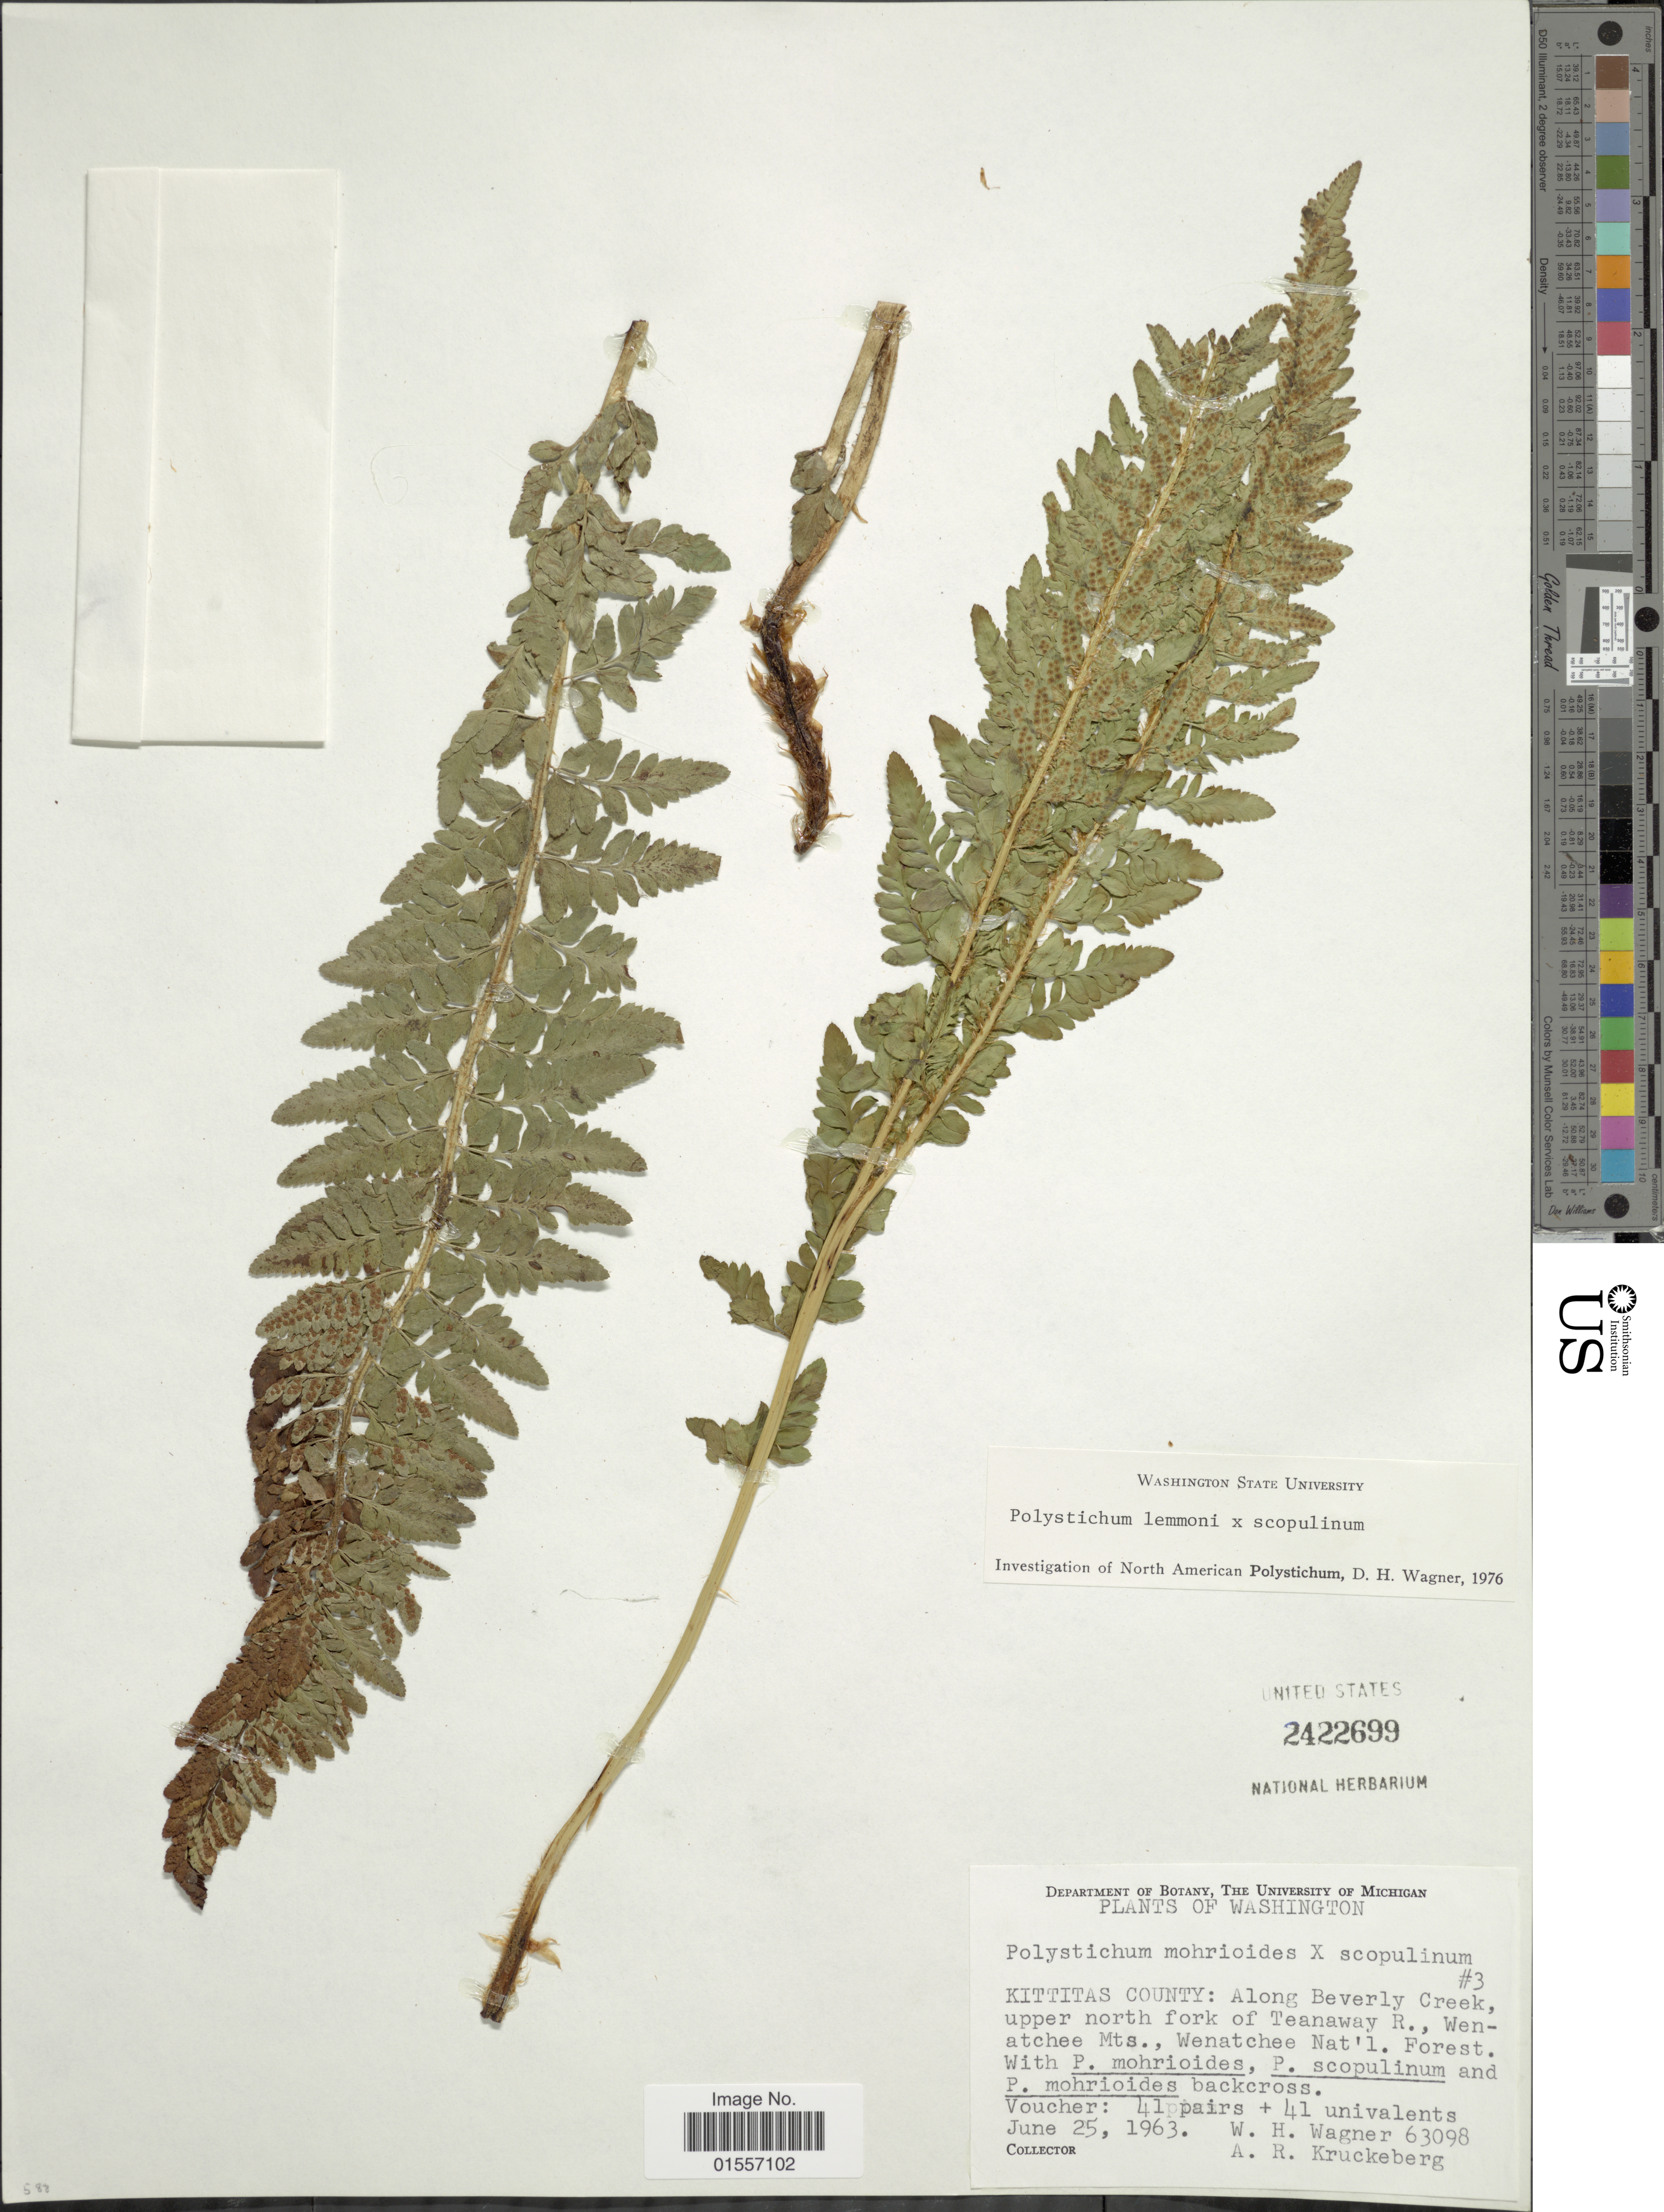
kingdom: Plantae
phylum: Tracheophyta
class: Polypodiopsida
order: Polypodiales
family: Dryopteridaceae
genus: Polystichum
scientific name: Polystichum lemmonii x P. scopulinum (D.C. Eaton) Maxon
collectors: W. H. Wagner & A. Kruckeberg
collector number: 63098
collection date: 1963-06-25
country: United States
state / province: Washington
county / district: Kittitas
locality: Washington, Kittitas County: along Beverly Creek, upper north fork of Teanaway R., Wenatchee Mts., Wenatchee Nat'l Forest.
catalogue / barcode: US 2422699